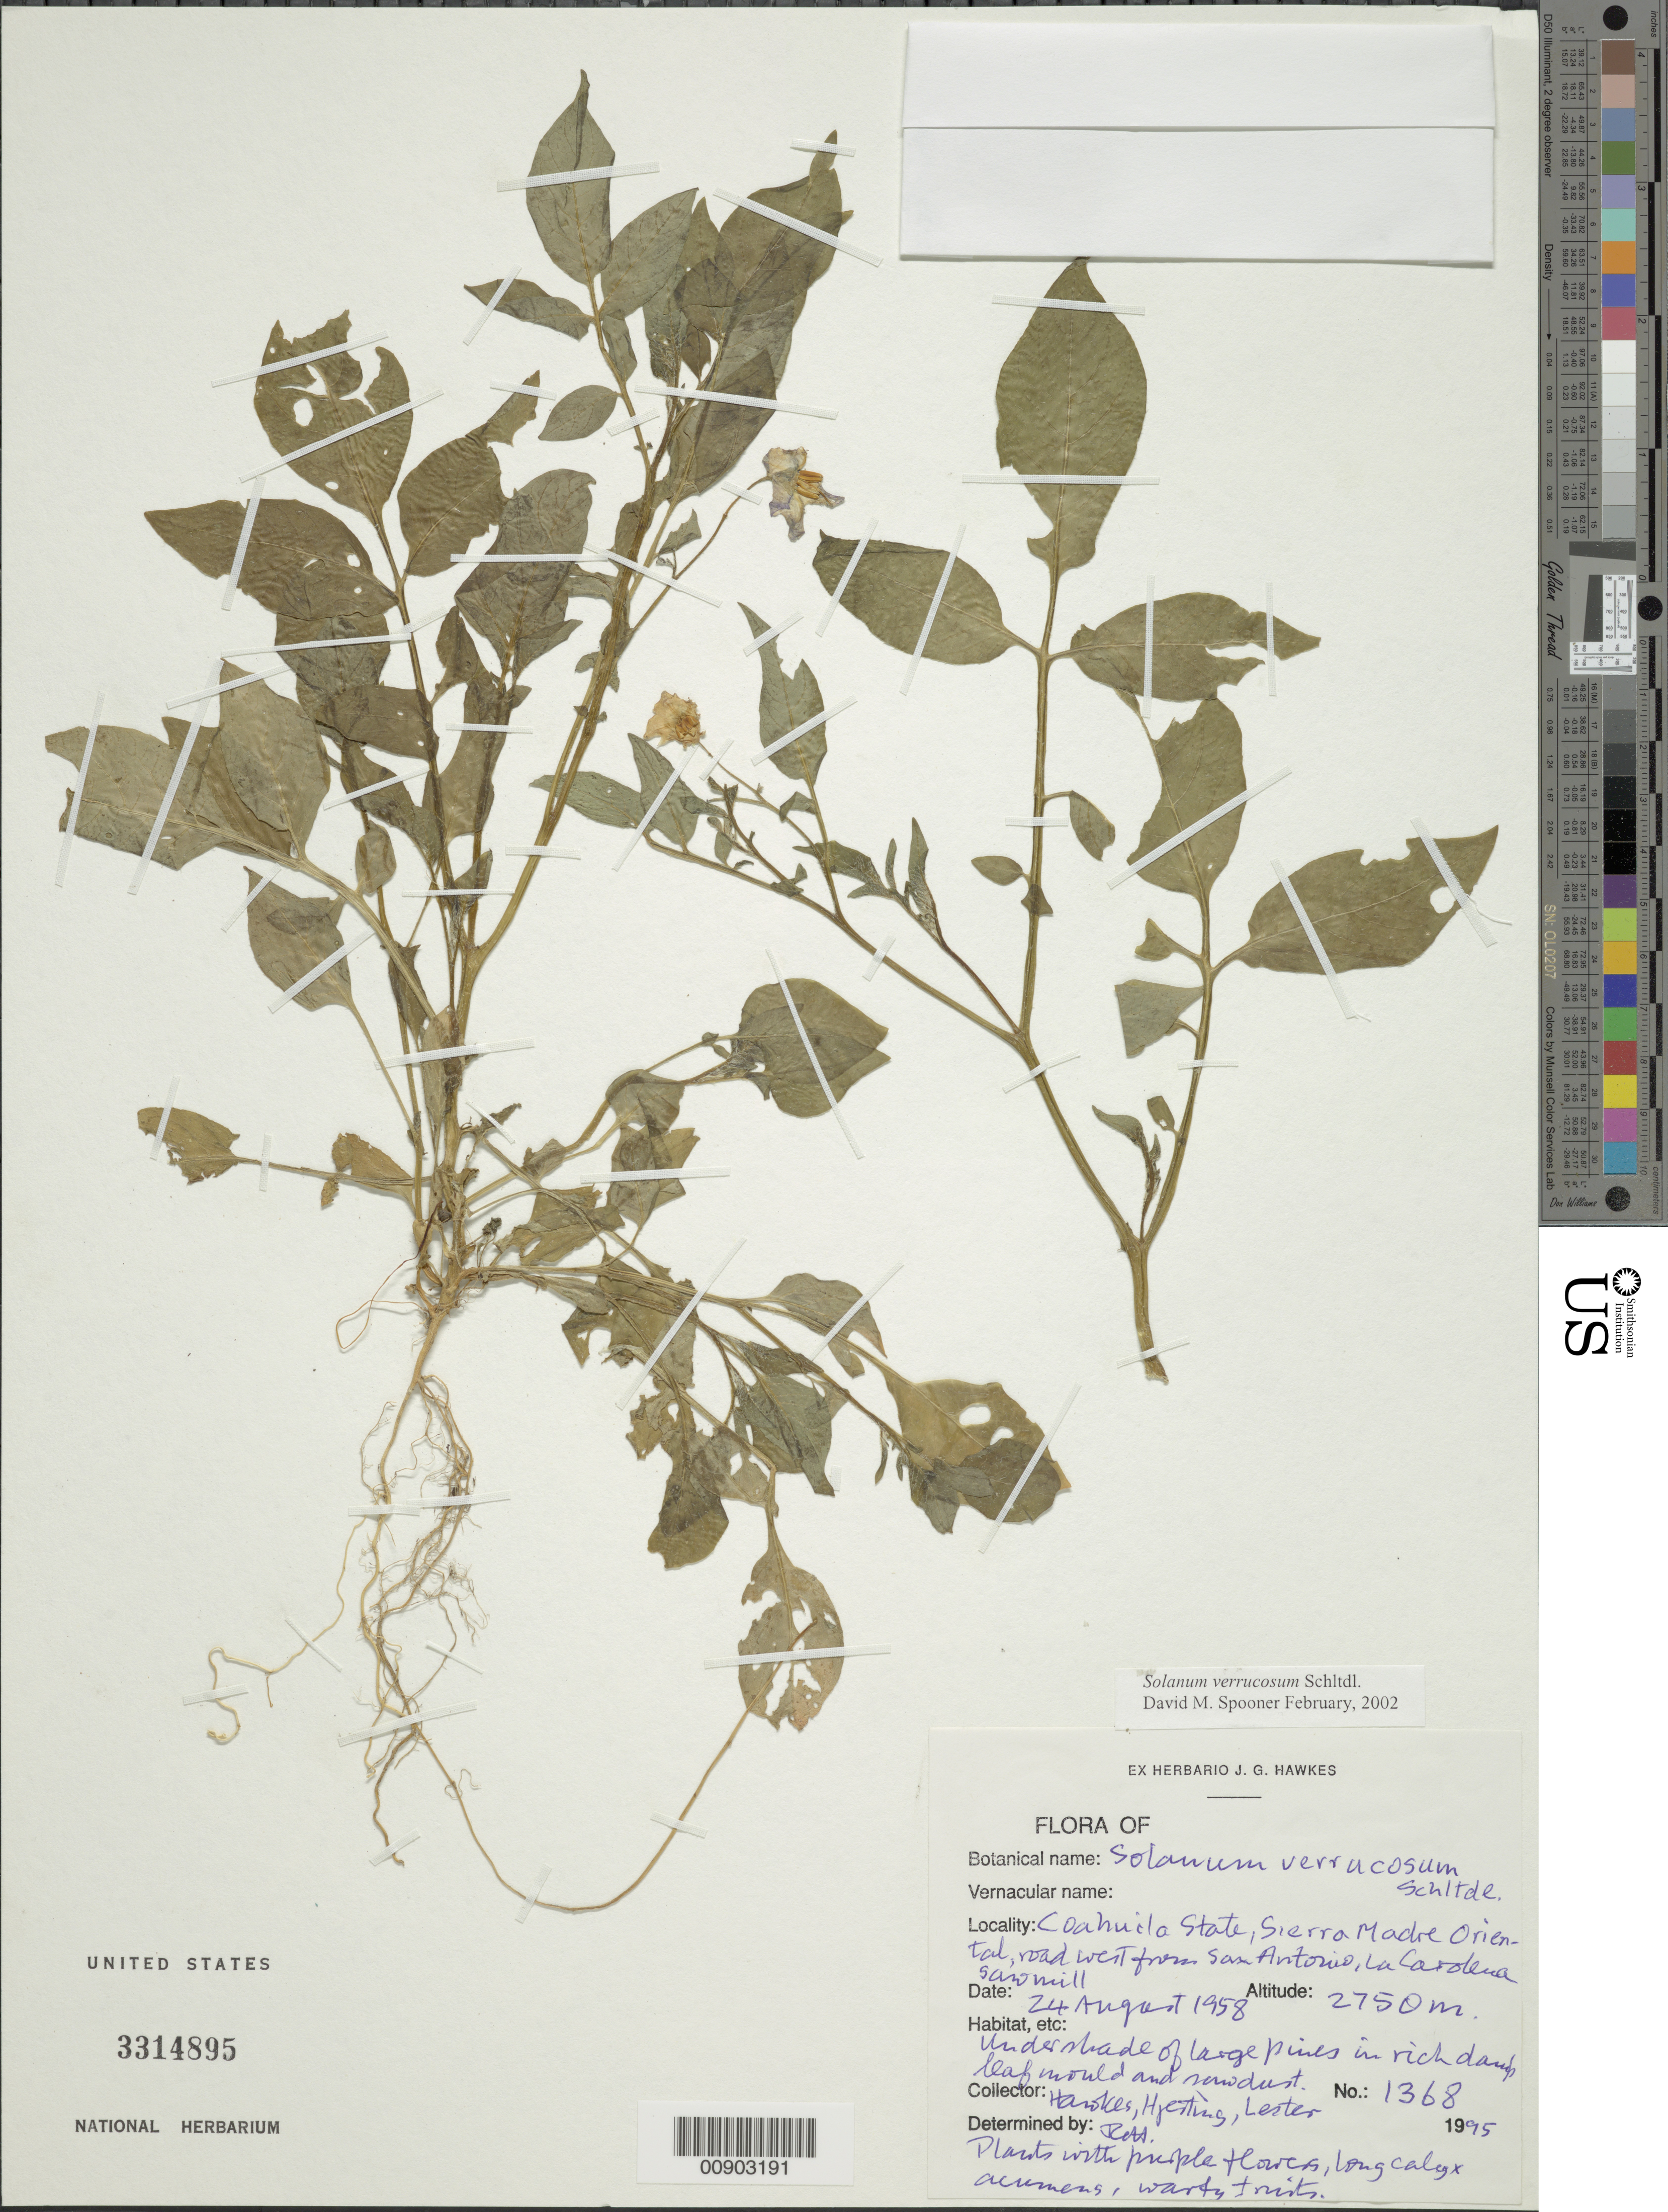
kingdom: Plantae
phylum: Tracheophyta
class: Magnoliopsida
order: Solanales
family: Solanaceae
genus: Solanum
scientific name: Solanum verrucosum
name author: Schltdl.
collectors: J. G. Hawkes, J. P. Hjerting & R. Lester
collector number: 1368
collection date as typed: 24 Aug 1958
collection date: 1958-08-24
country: Mexico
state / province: Coahuila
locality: Sierra Madre Oriental, road west from San Antonio, La Carolena sawmill. Coahuila.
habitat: Under shade of large pines in rich damp leaf mould and sawdust.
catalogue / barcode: US 3314895